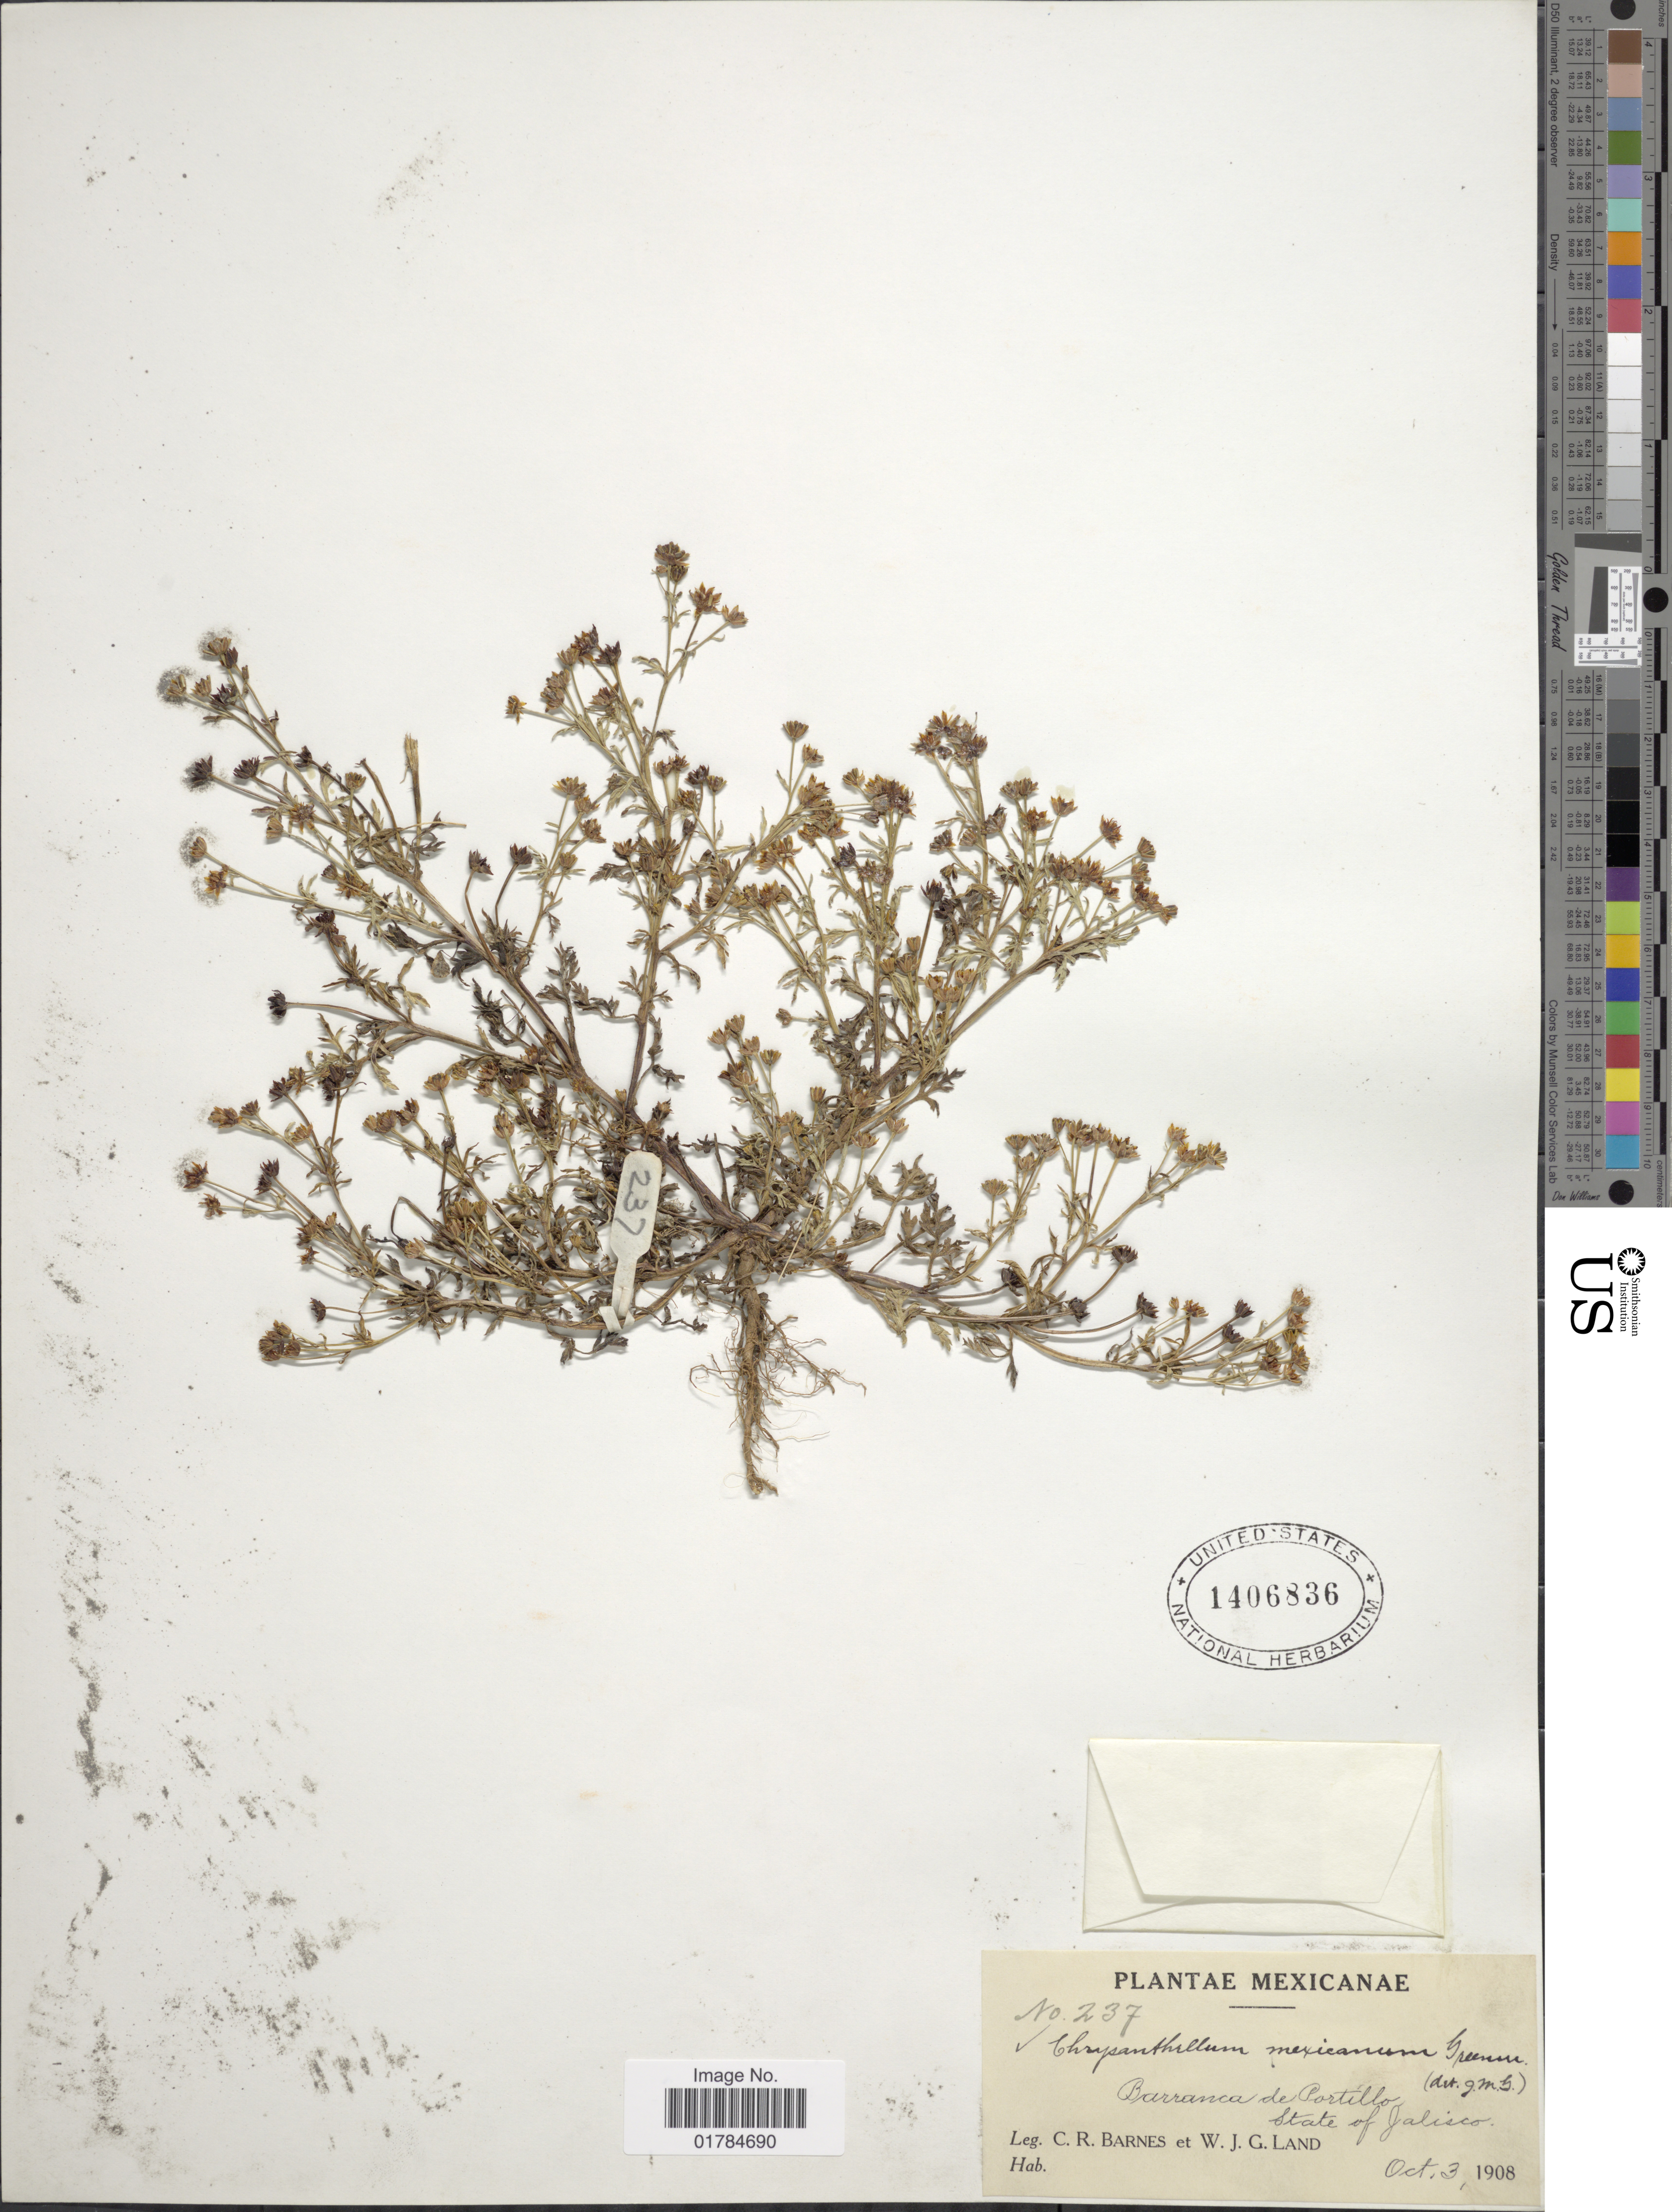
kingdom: Plantae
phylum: Tracheophyta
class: Magnoliopsida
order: Asterales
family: Asteraceae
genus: Chrysanthellum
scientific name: Chrysanthellum mexicanum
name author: Greenm.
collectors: C. R. Barnes & W. J. G. Land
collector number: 237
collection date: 1908-10-03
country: Mexico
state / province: Jalisco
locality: Barranca de Portillo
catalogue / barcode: US 1406836